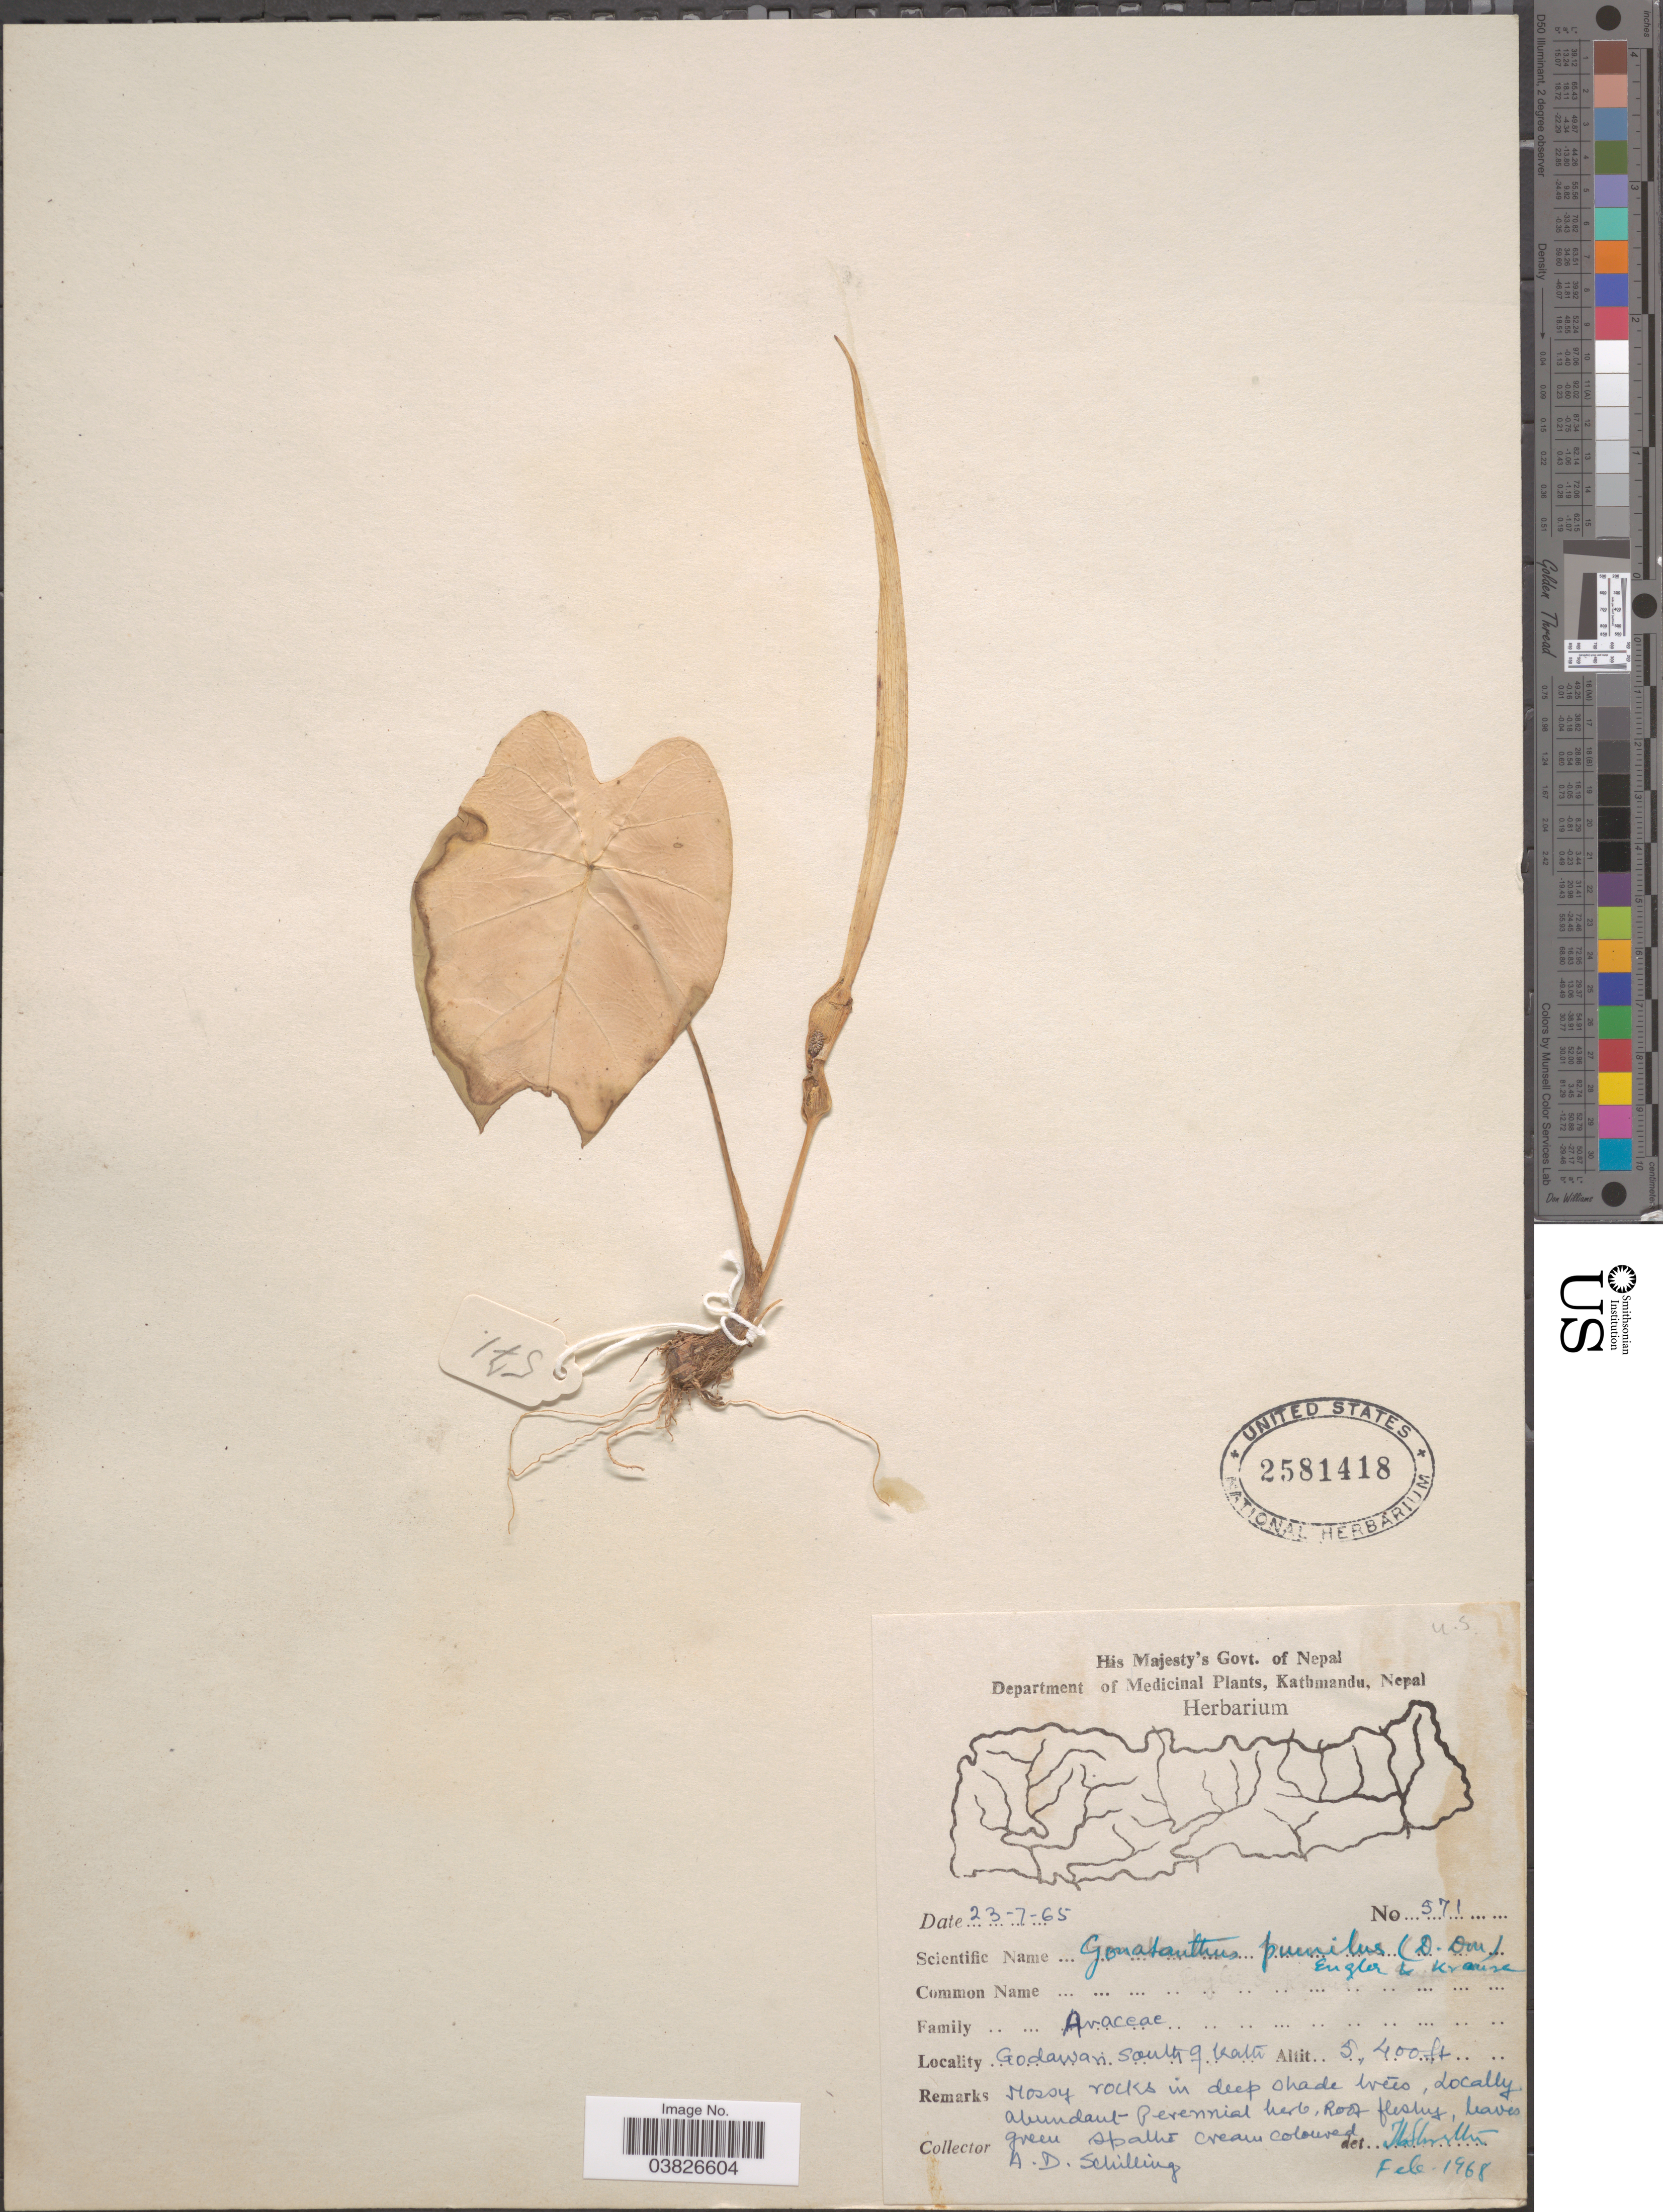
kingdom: Plantae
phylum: Tracheophyta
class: Liliopsida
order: Alismatales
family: Araceae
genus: Remusatia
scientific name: Remusatia pumila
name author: (D. Don) H. Li & A. Hay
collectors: A. Schilling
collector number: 571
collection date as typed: Transcribed d/m/y: 23/7/65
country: Nepal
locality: Godawari South of Kath.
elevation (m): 1646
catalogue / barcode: US 2581418